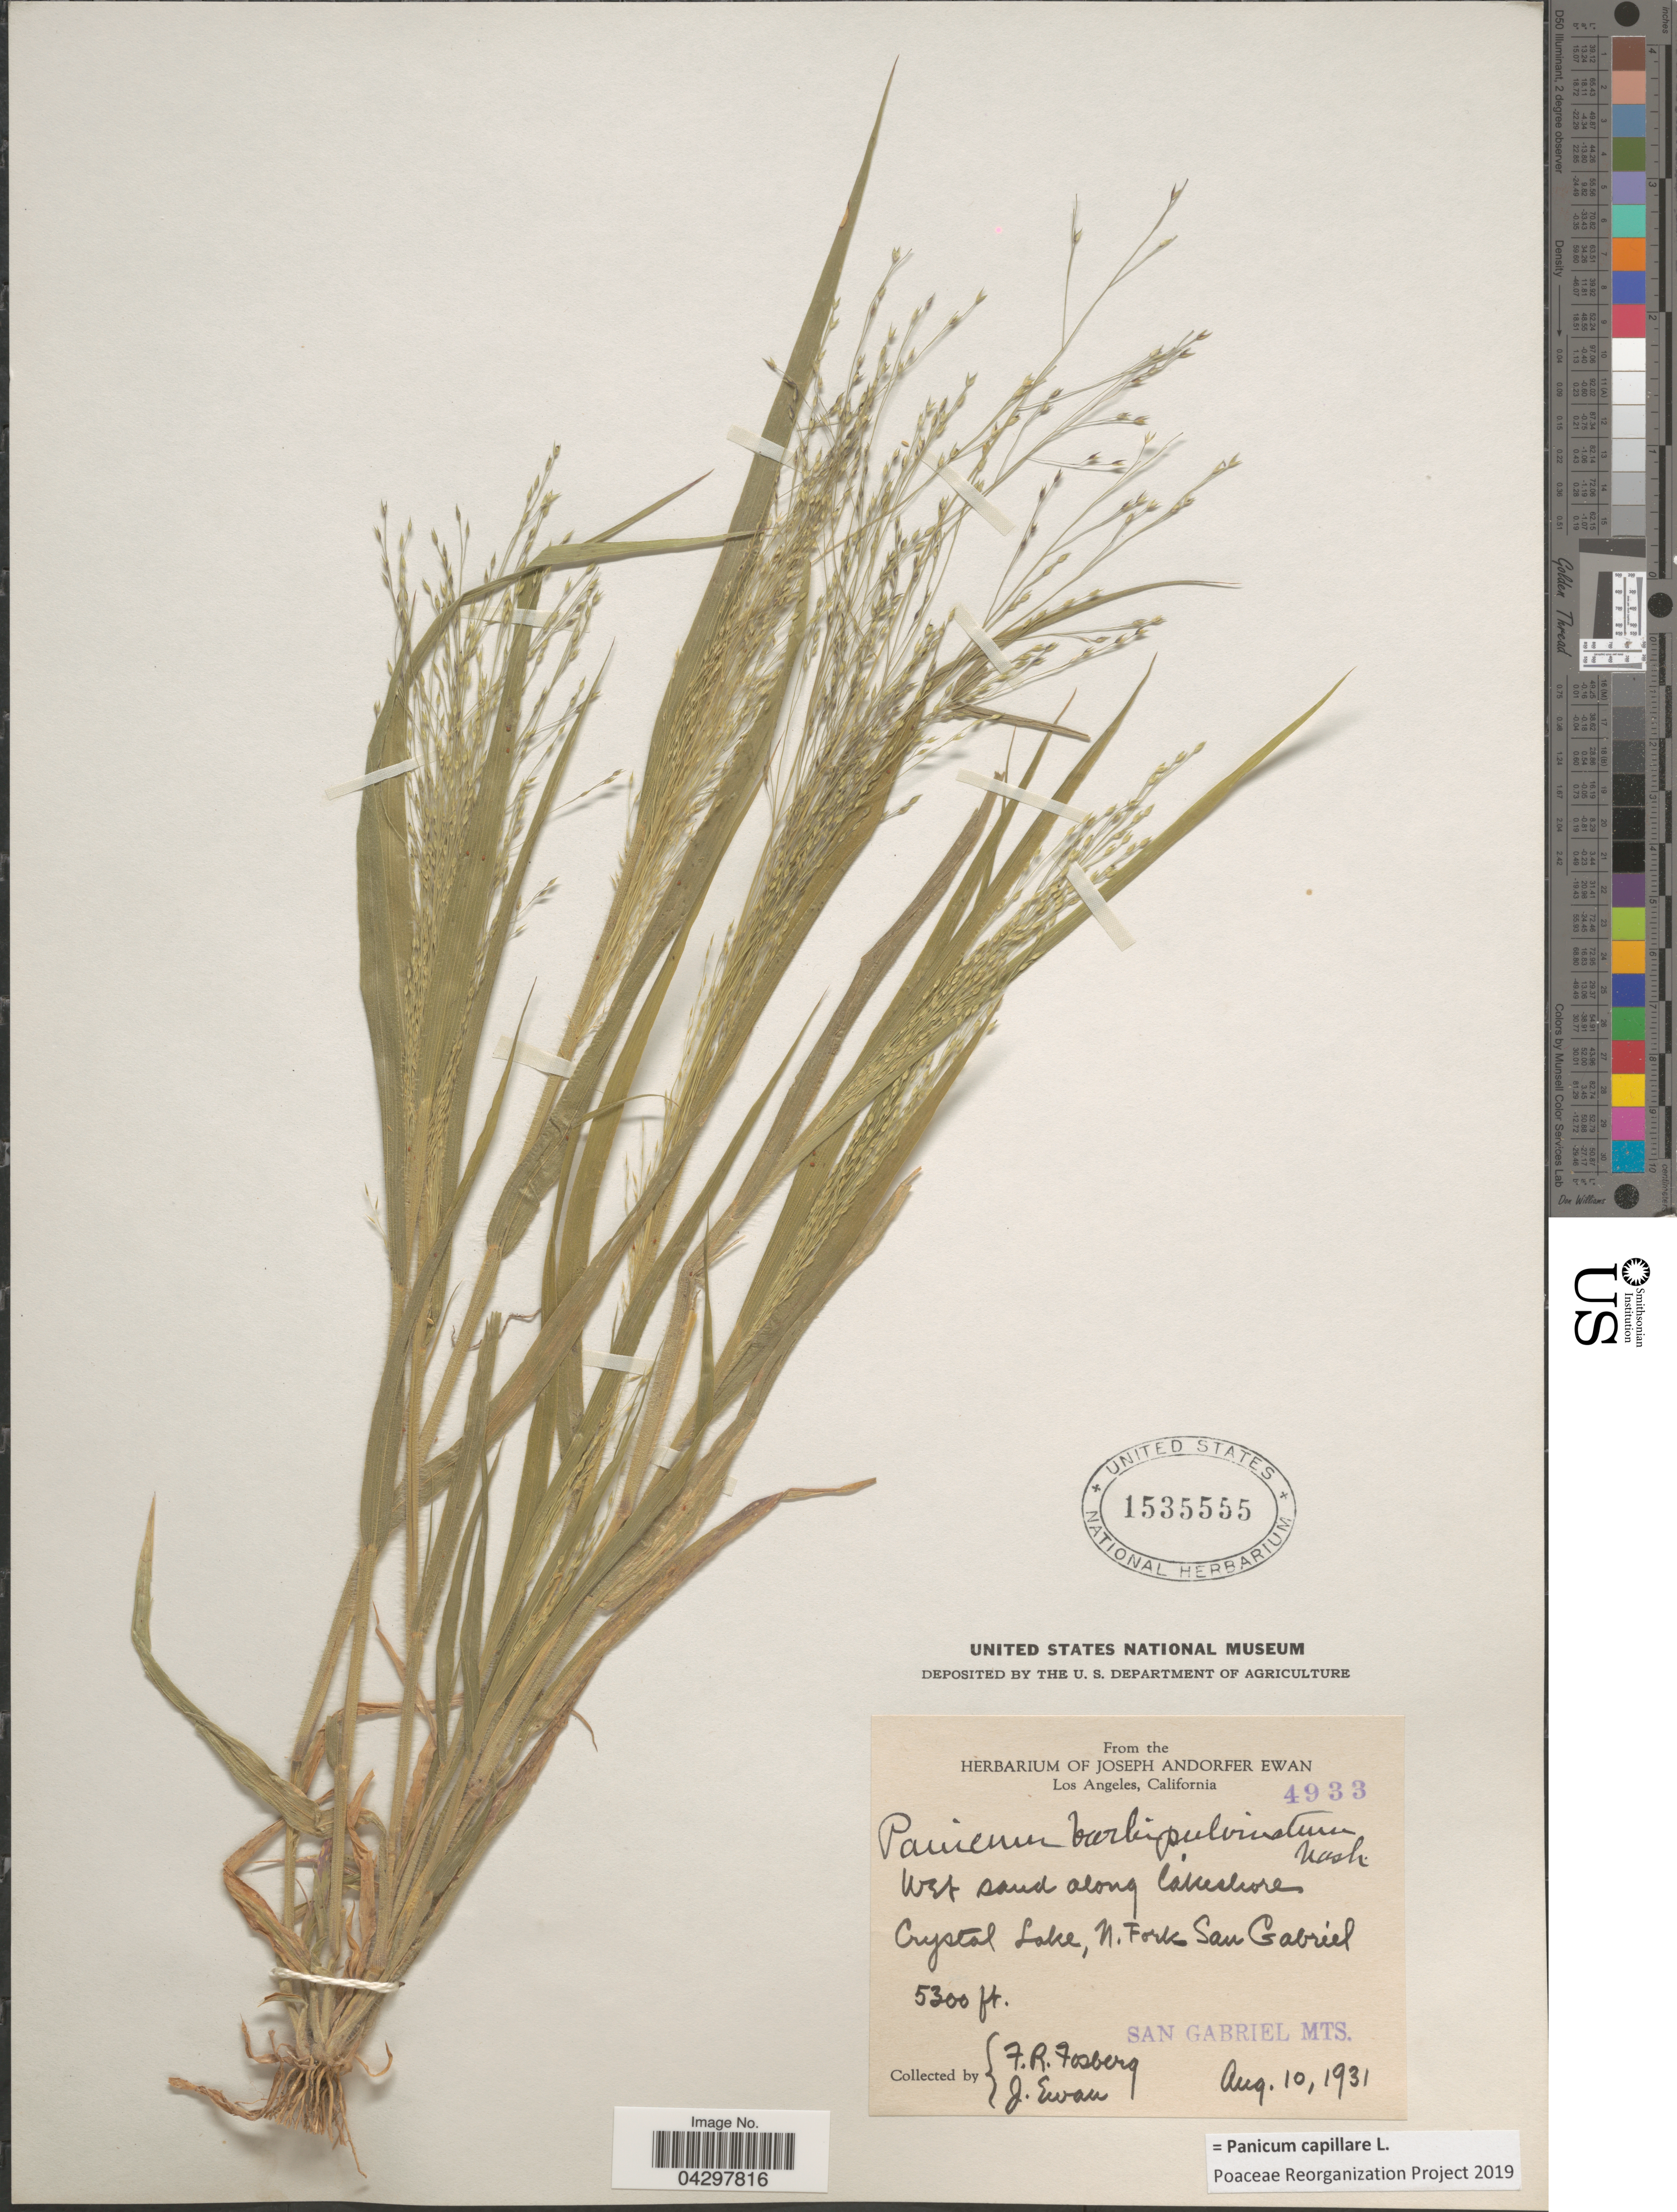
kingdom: Plantae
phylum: Tracheophyta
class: Liliopsida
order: Poales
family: Poaceae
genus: Panicum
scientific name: Panicum capillare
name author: L.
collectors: F. R. Fosberg & J. A. Ewan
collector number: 4933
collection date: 1931-08-10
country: United States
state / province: California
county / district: Los Angeles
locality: Wet sand along lakeshore Crystal Lake, N. Fork San Gabriel. San Gabriel Mts.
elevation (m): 1615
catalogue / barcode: US 1535555